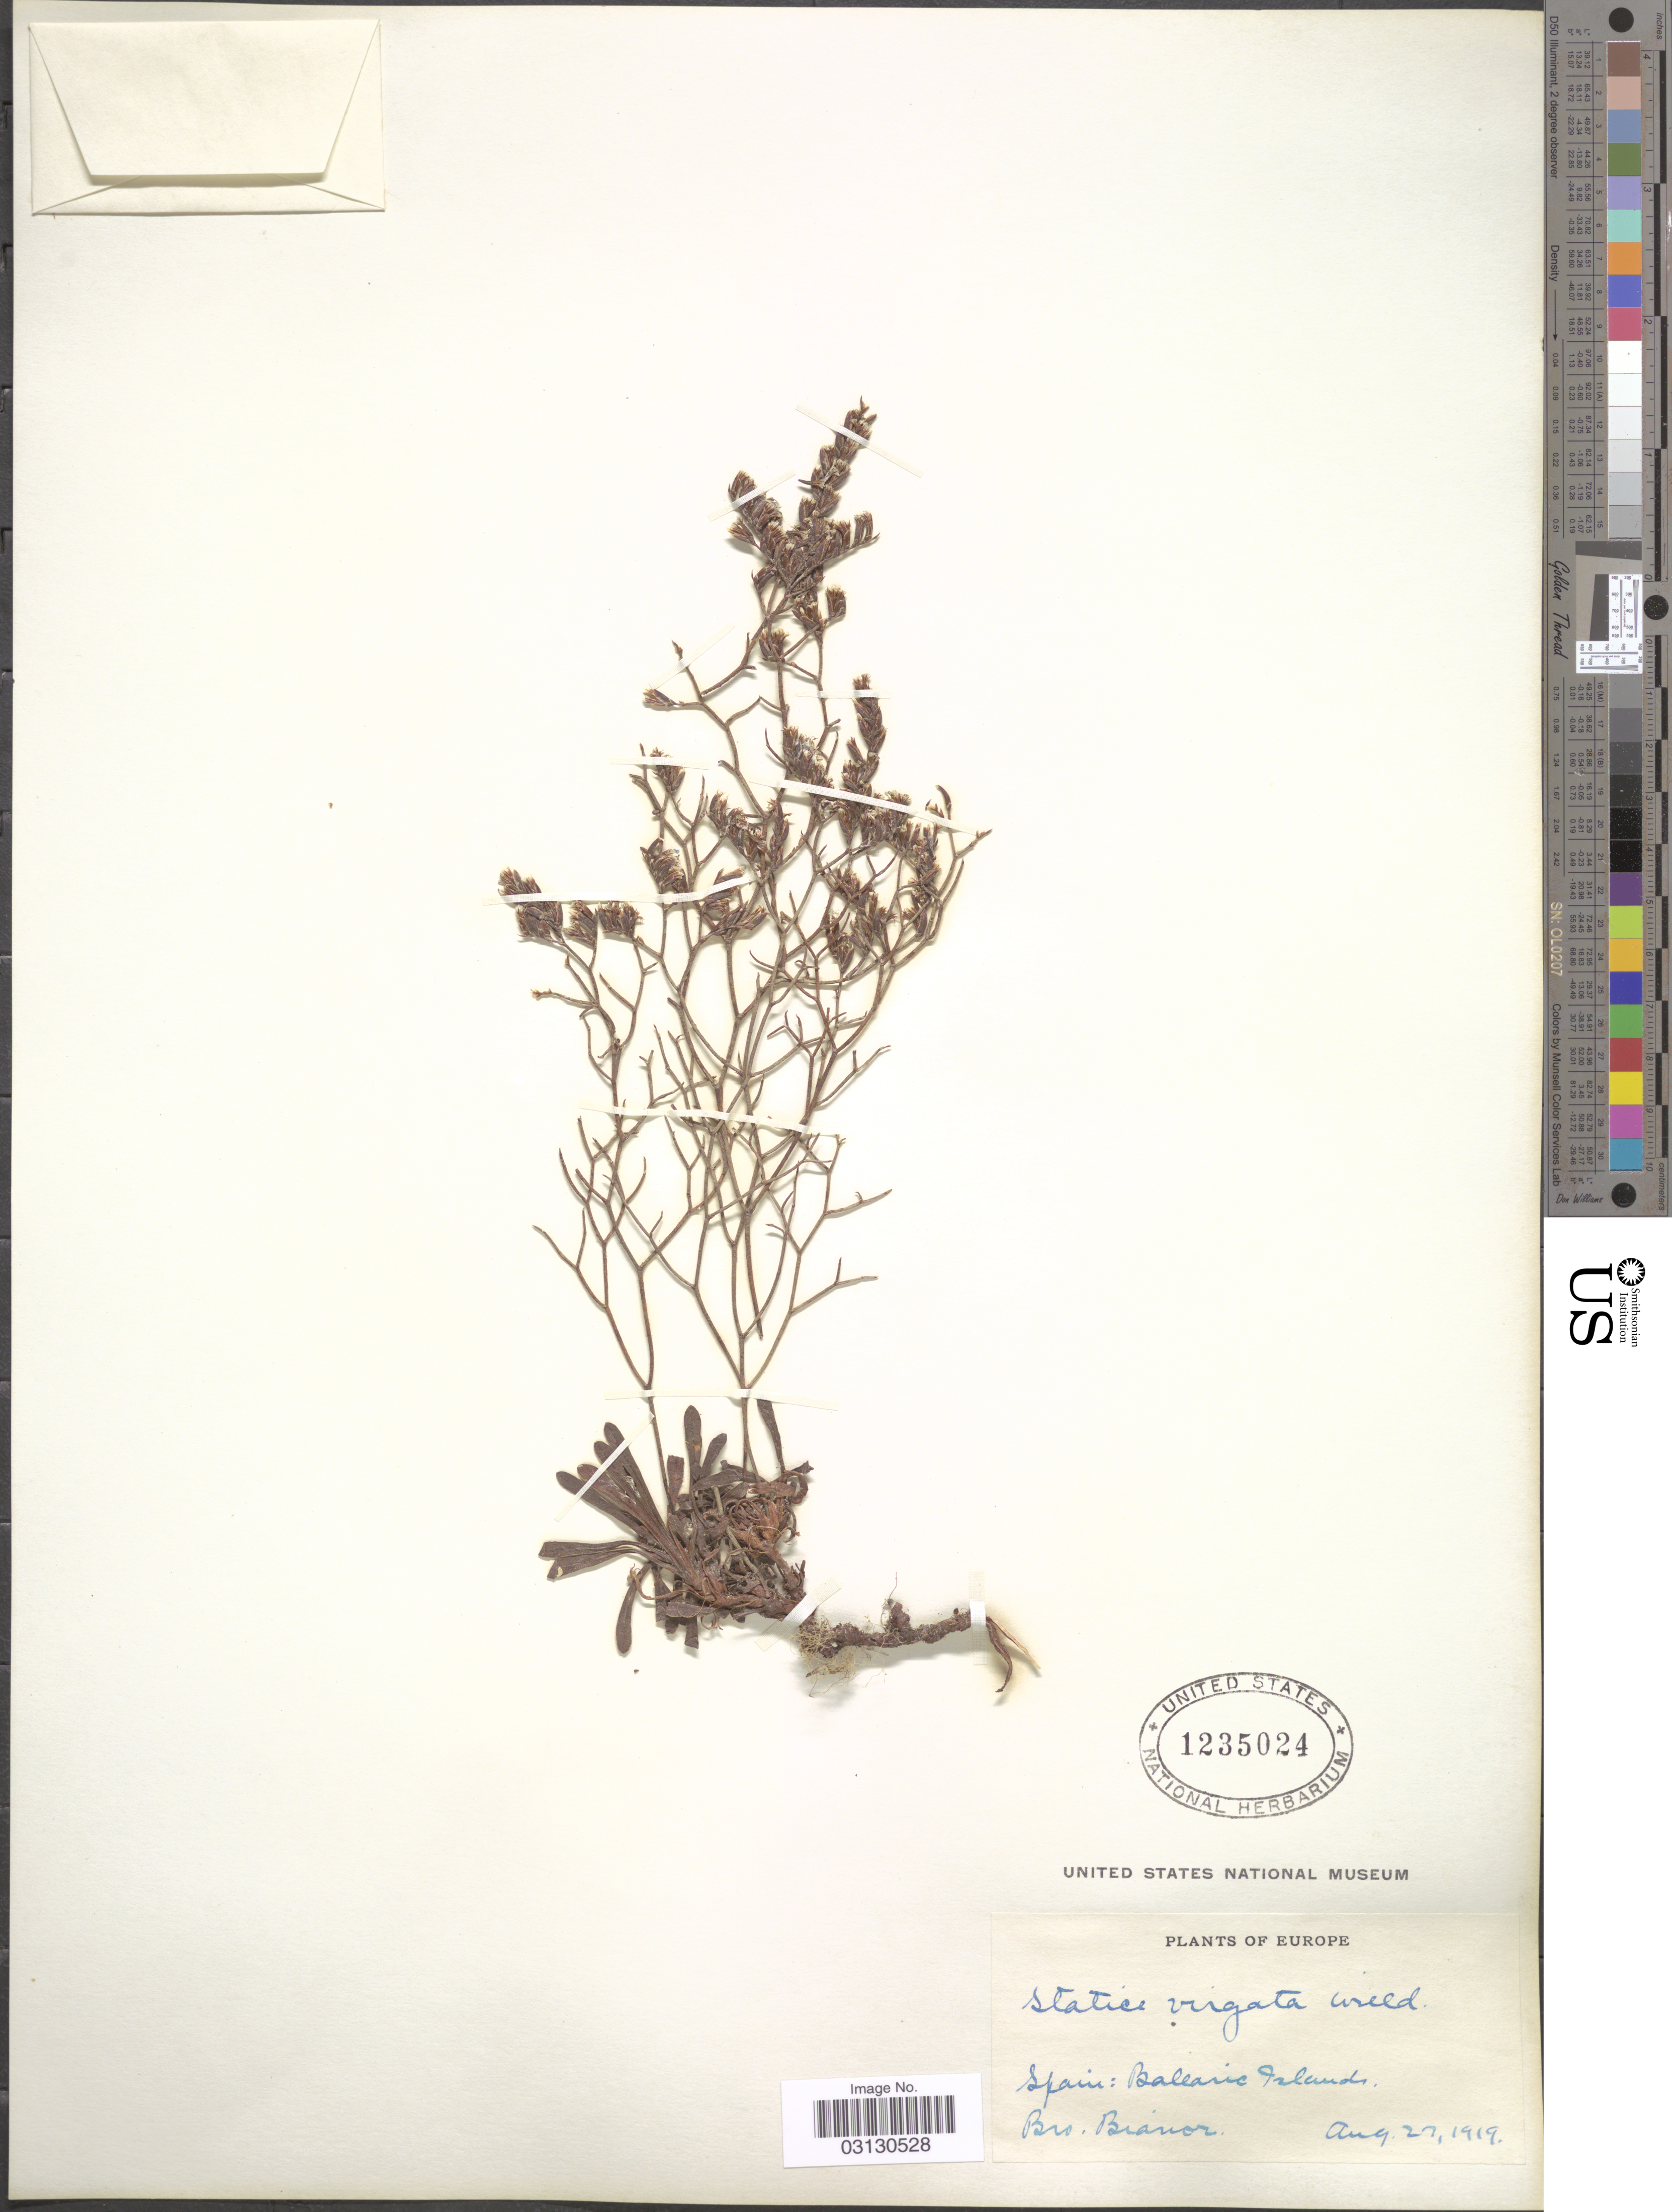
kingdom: Plantae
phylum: Tracheophyta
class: Magnoliopsida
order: Caryophyllales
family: Plumbaginaceae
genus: Limonium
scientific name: Limonium virgatum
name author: (Willd.) Fourr.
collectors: Bianor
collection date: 1919-08-27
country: Spain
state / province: Islas Baleares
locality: Europe. Balearic Islands.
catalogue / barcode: US 1235024